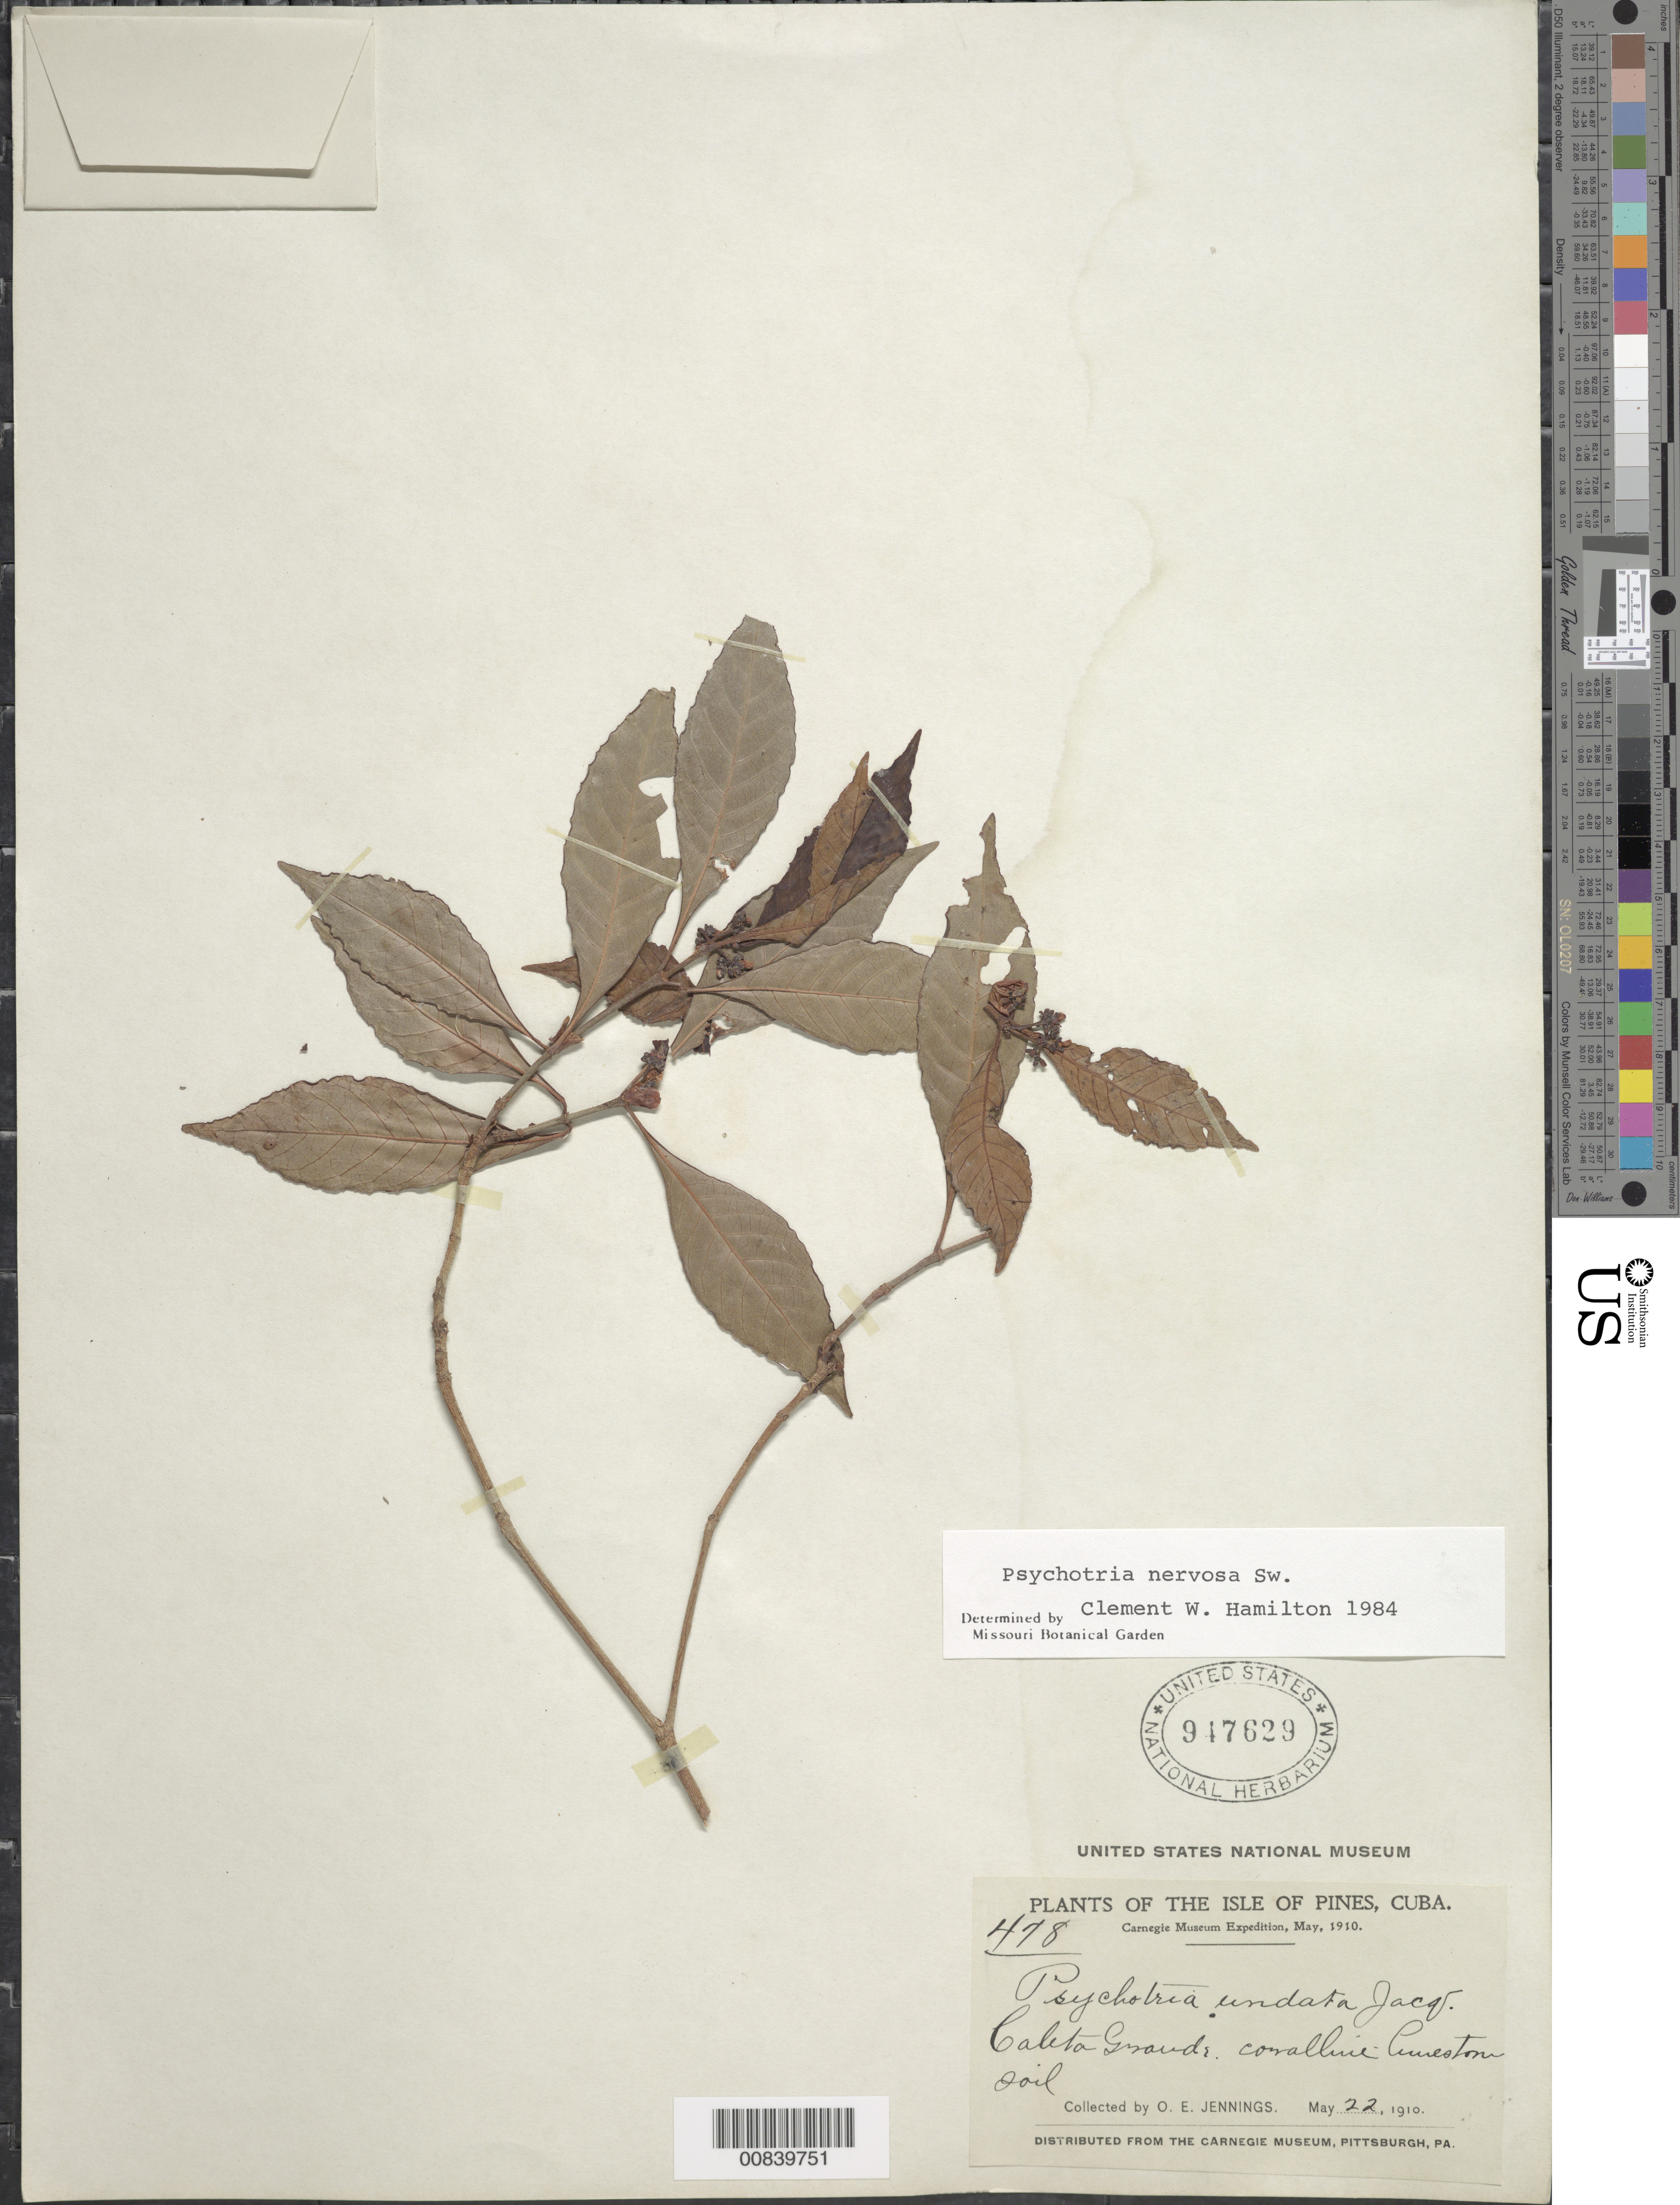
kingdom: Plantae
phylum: Tracheophyta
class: Magnoliopsida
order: Gentianales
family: Rubiaceae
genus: Psychotria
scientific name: Psychotria nervosa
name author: Sw.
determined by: Hamilton, C. W.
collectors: O. E. Jennings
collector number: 478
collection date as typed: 22 May 1910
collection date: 1910-05-22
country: Cuba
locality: Caleta Grand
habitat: Coralline Cunestone (sp?) soil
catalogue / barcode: US 917629